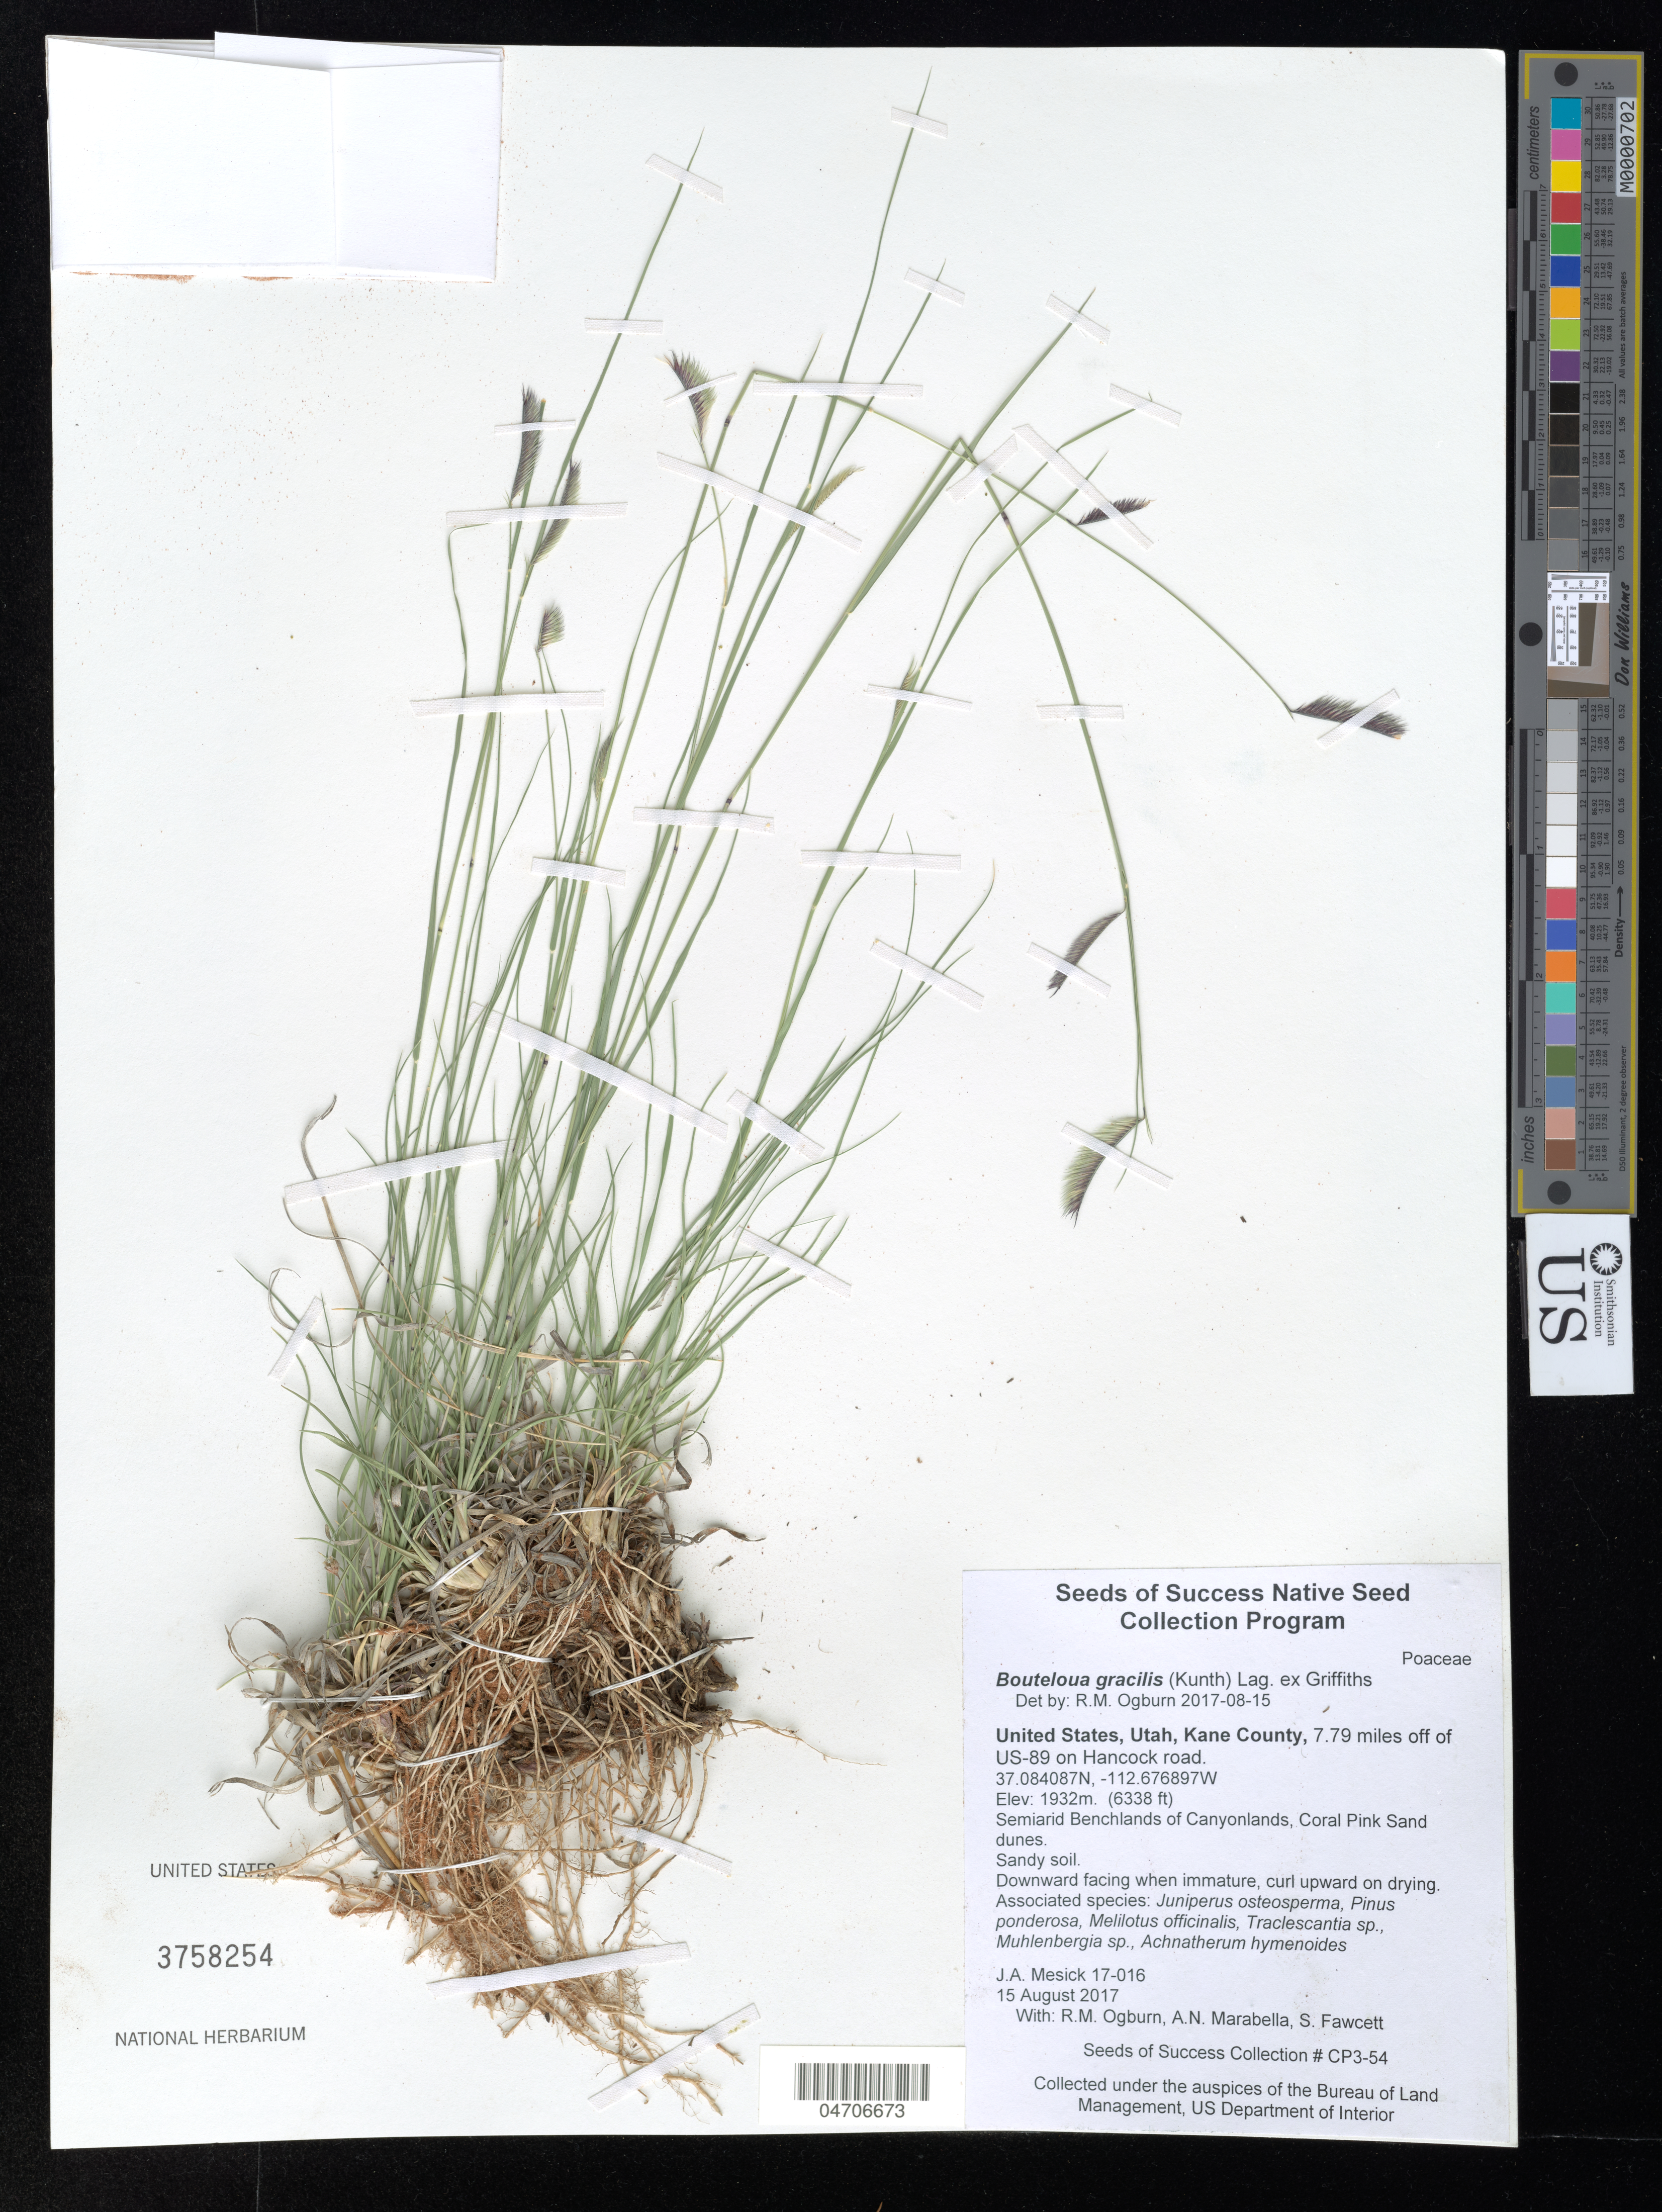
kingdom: Plantae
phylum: Tracheophyta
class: Liliopsida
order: Poales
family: Poaceae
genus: Bouteloua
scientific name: Bouteloua gracilis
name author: (Kunth) Lag. ex Griffiths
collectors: J. Mesick, R. Ogburn, A. Marabella & S. Fawcett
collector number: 17-016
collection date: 2017-08-15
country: United States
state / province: Utah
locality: Kane County, 7.79 miles off of US-89 on Hancock road. Semiarid Benchlands of Canyonlands, Coral Pink Sand dunes.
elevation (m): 1932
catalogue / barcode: US 3758254